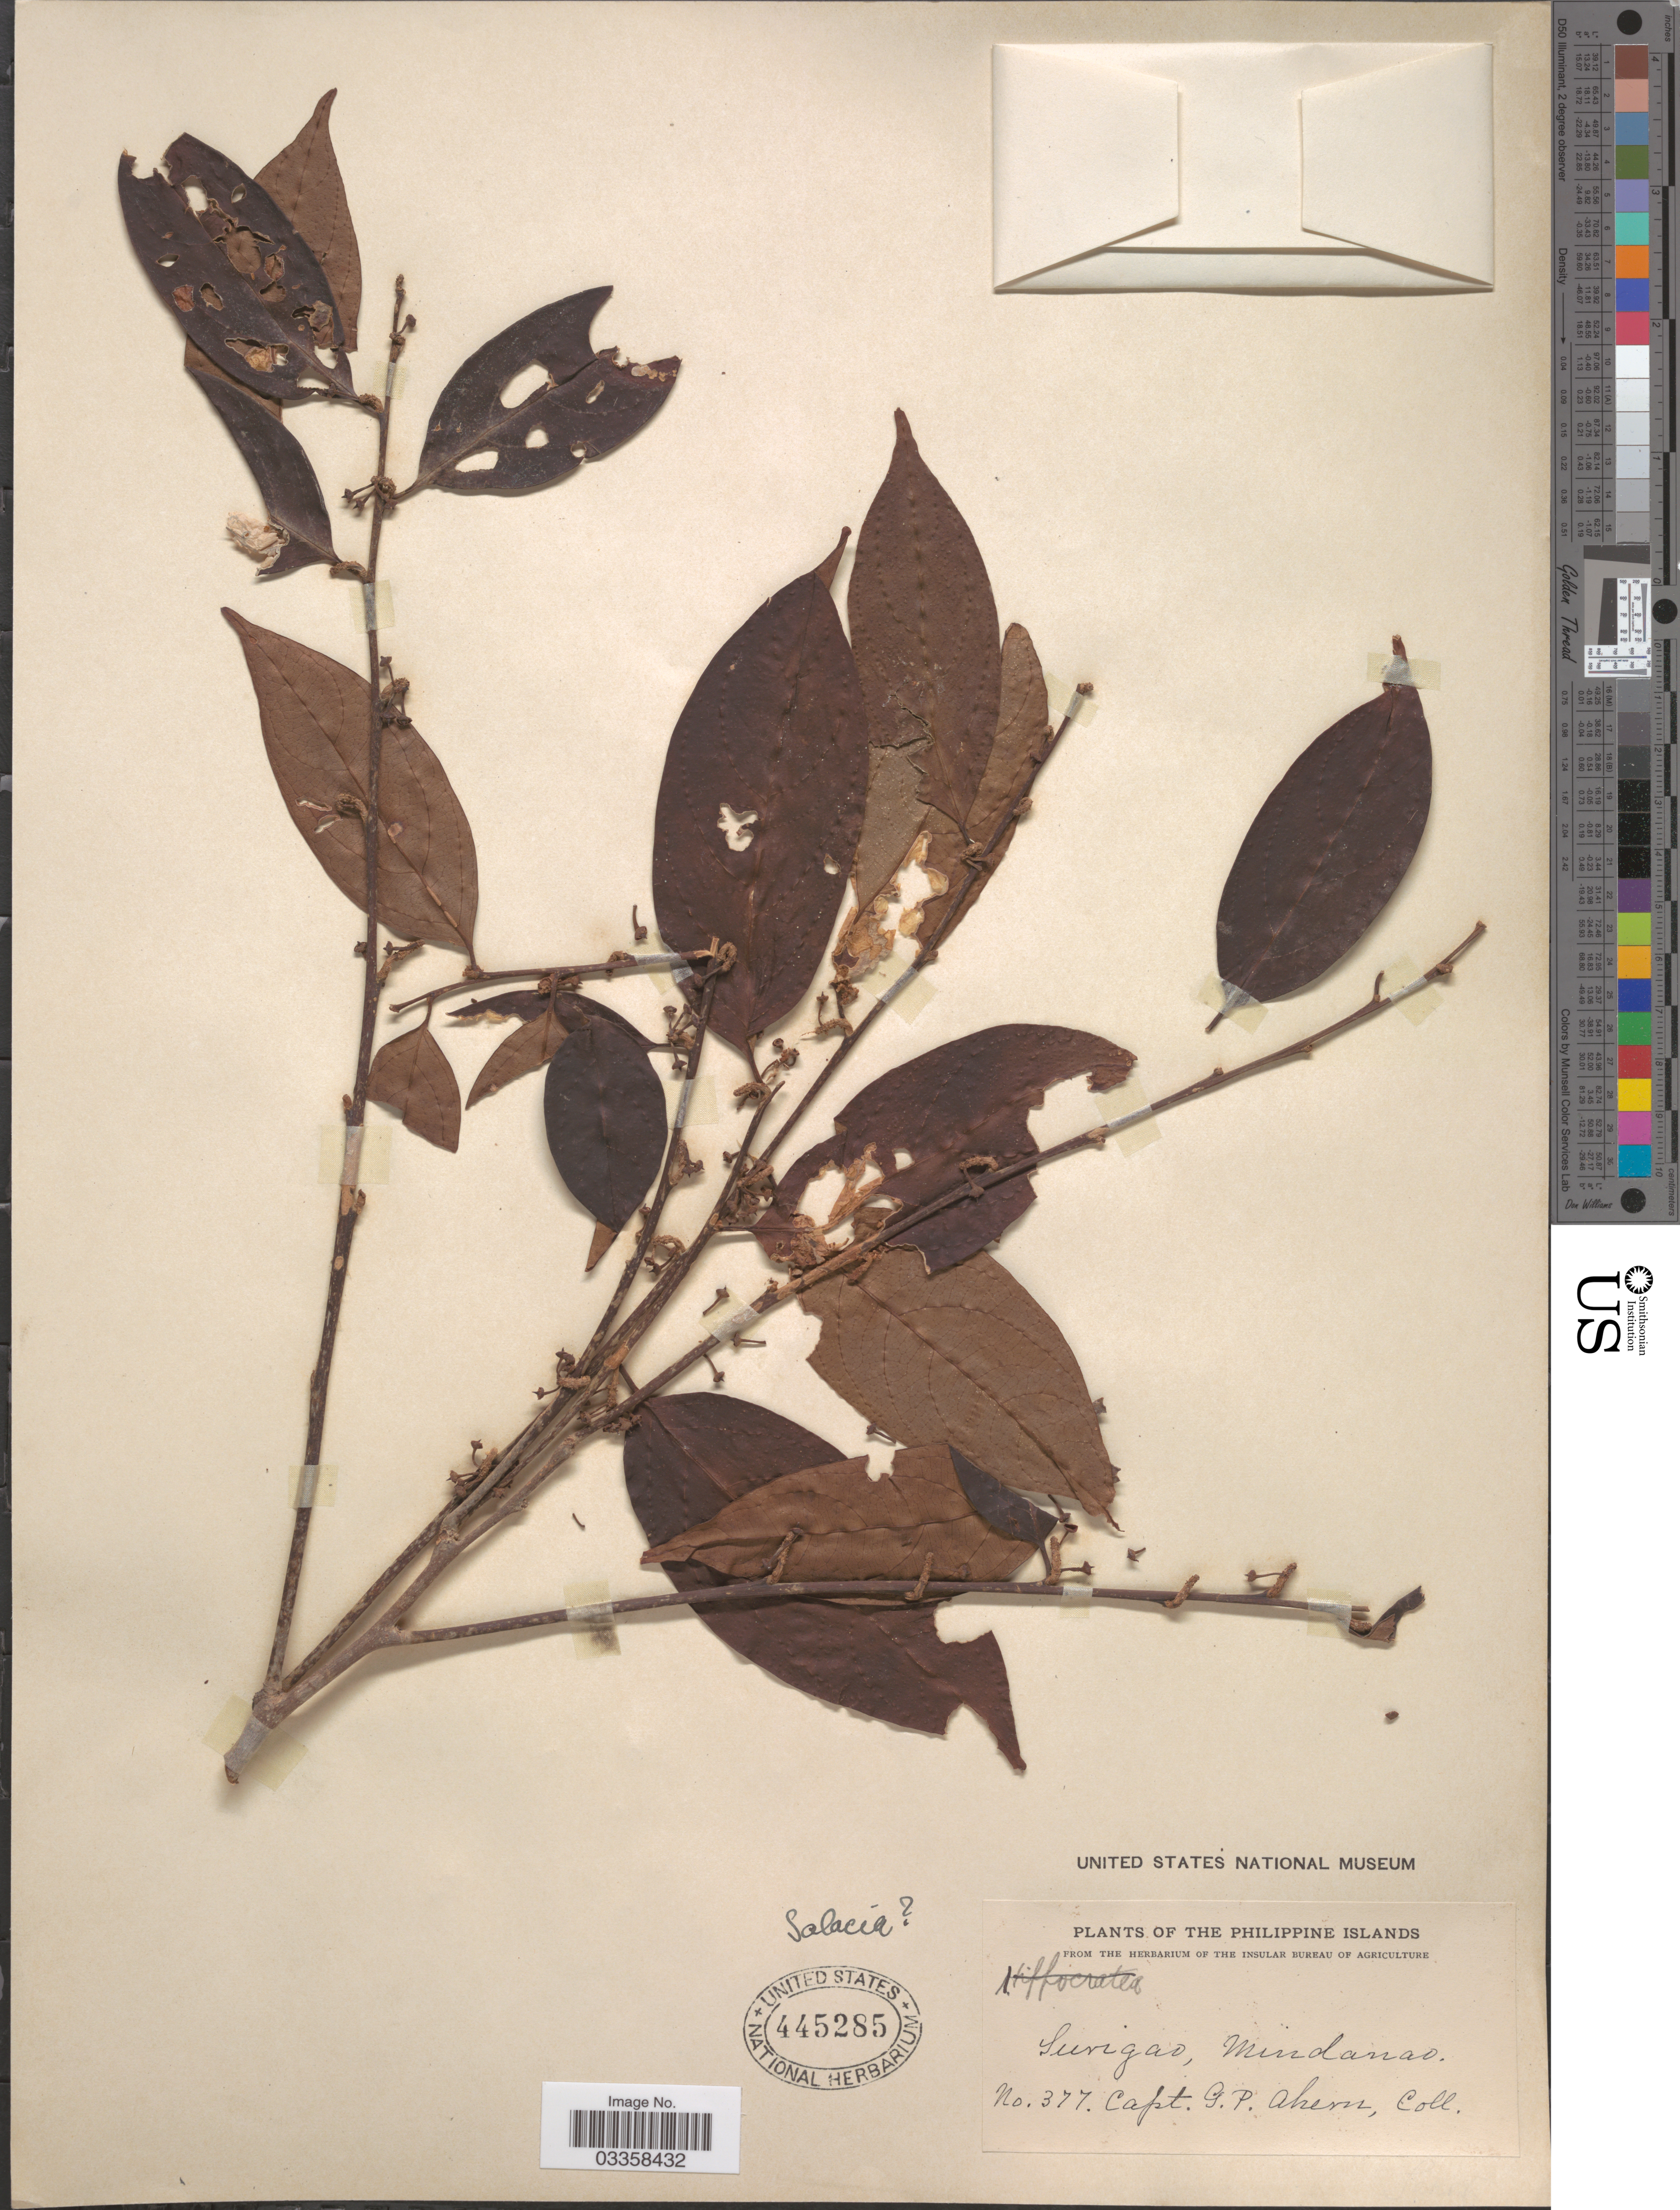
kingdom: Plantae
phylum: Tracheophyta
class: Magnoliopsida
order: Celastrales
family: Celastraceae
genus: Salacia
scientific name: Salacia sp.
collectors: G. Ahern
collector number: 377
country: Philippines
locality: The Philippine Islands. Surigao, Mindanao.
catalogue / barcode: US 445285